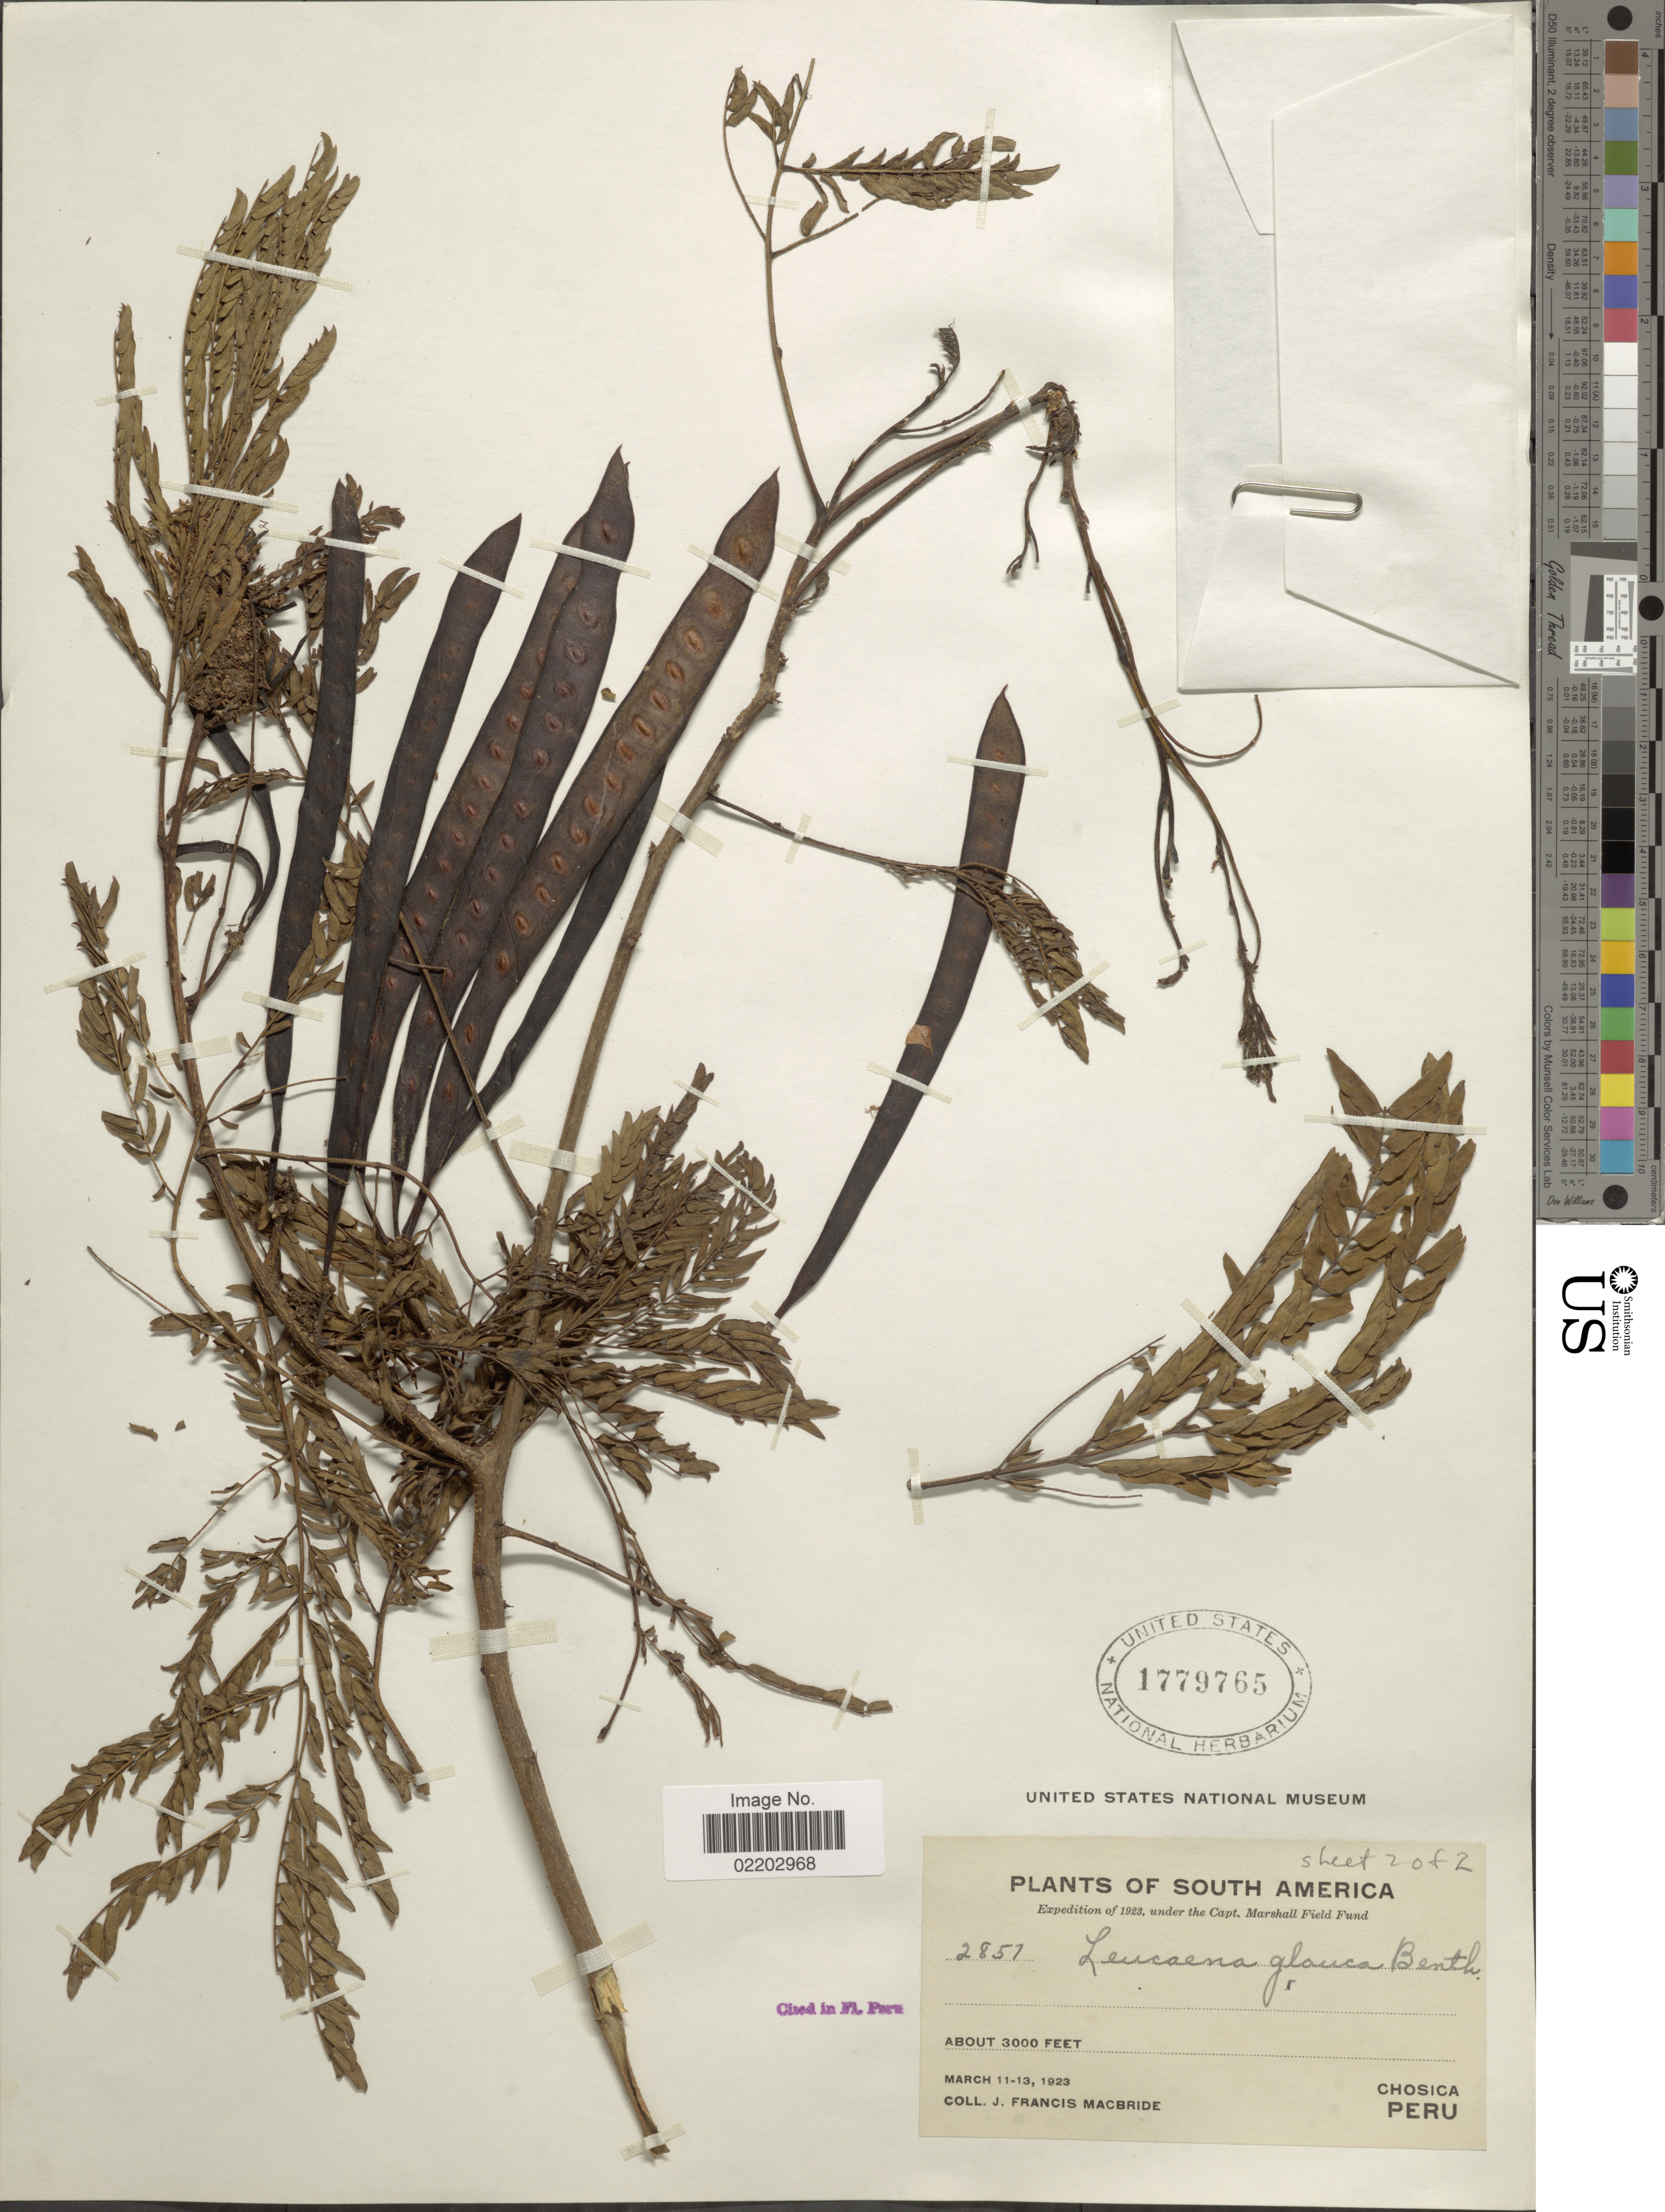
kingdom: Plantae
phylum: Tracheophyta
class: Magnoliopsida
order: Fabales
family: Fabaceae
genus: Leucaena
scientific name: Leucaena leucocephala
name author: (Lam.) de Wit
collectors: J. F. Macbride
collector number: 2851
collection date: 1923-03-11/1923-03-13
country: Peru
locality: Chosica. Peru.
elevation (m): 914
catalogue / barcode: US 1779765